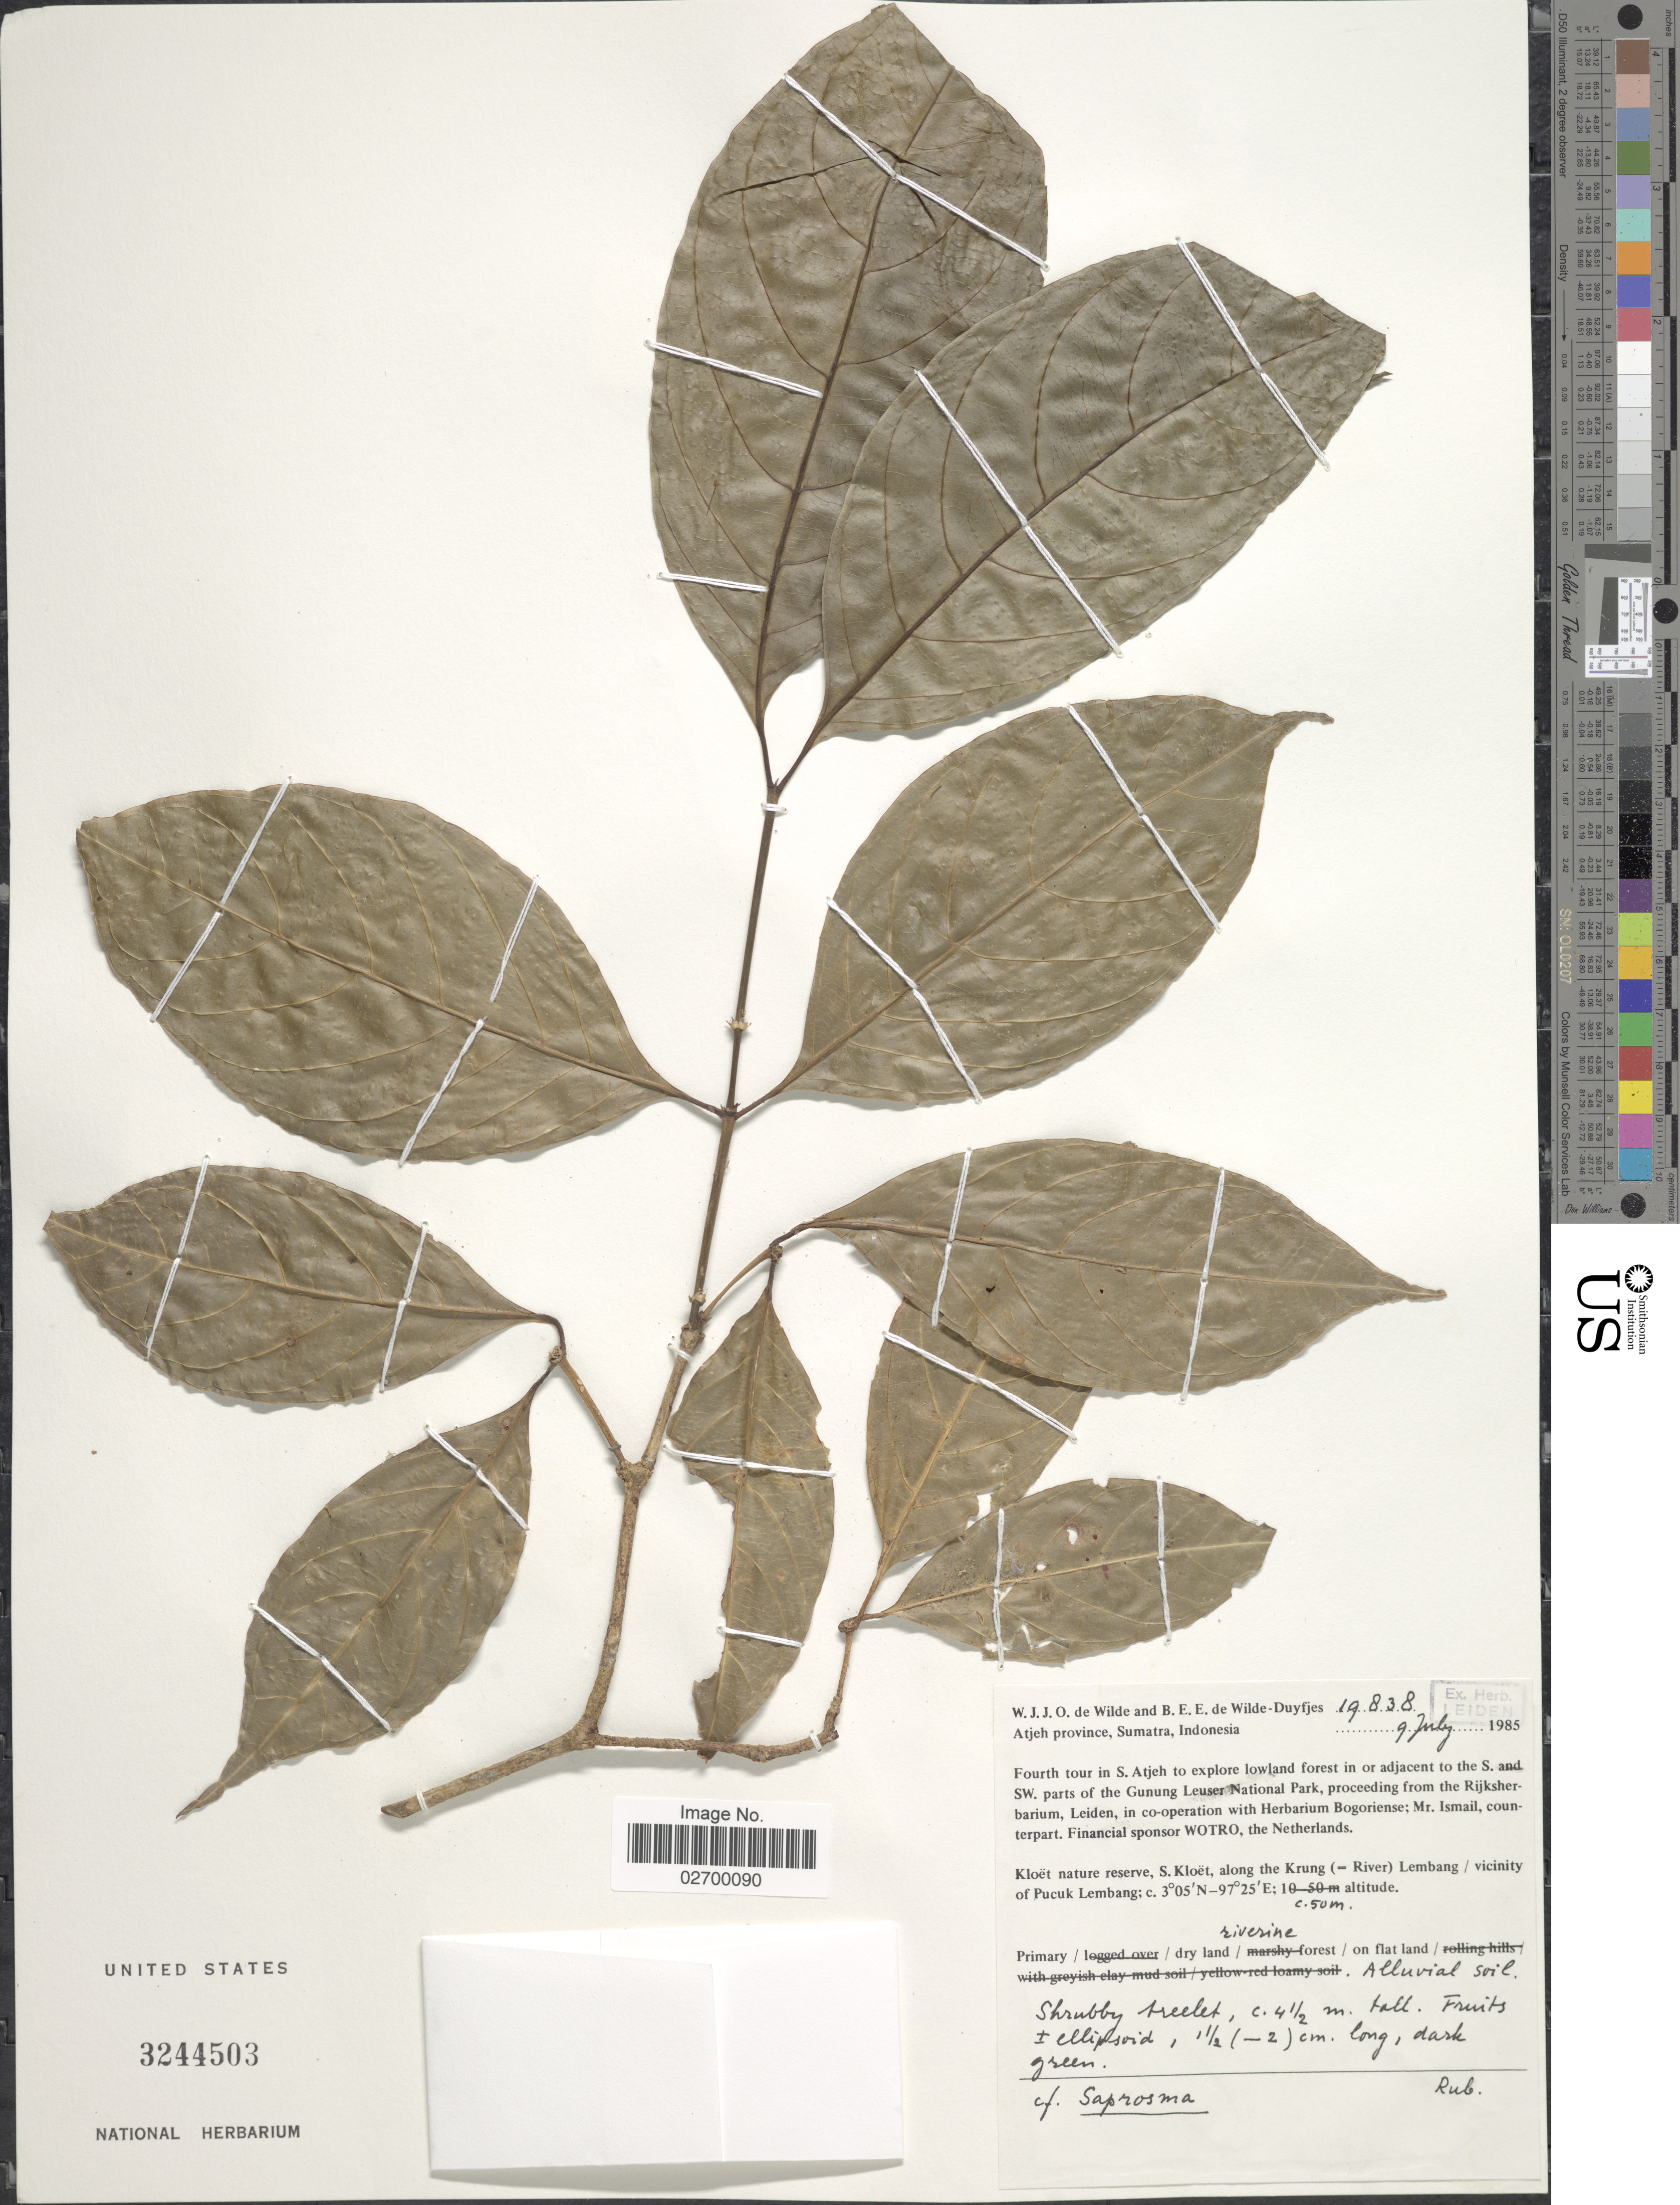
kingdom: Plantae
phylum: Tracheophyta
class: Magnoliopsida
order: Gentianales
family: Rubiaceae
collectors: W. J. de Wilde & B. E. de Wilde-Duyfjes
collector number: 19838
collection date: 1985-07-09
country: Indonesia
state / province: Sumatra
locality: Atjeh province. Forest in or adjacent to the S and SW parts of the Gunung Leuser National Park. Kloet nature reserve, S. Kloet along the Krung ( = River) Lembang / Vicinity of Pucuk Lembang.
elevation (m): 50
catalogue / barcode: US 3244503